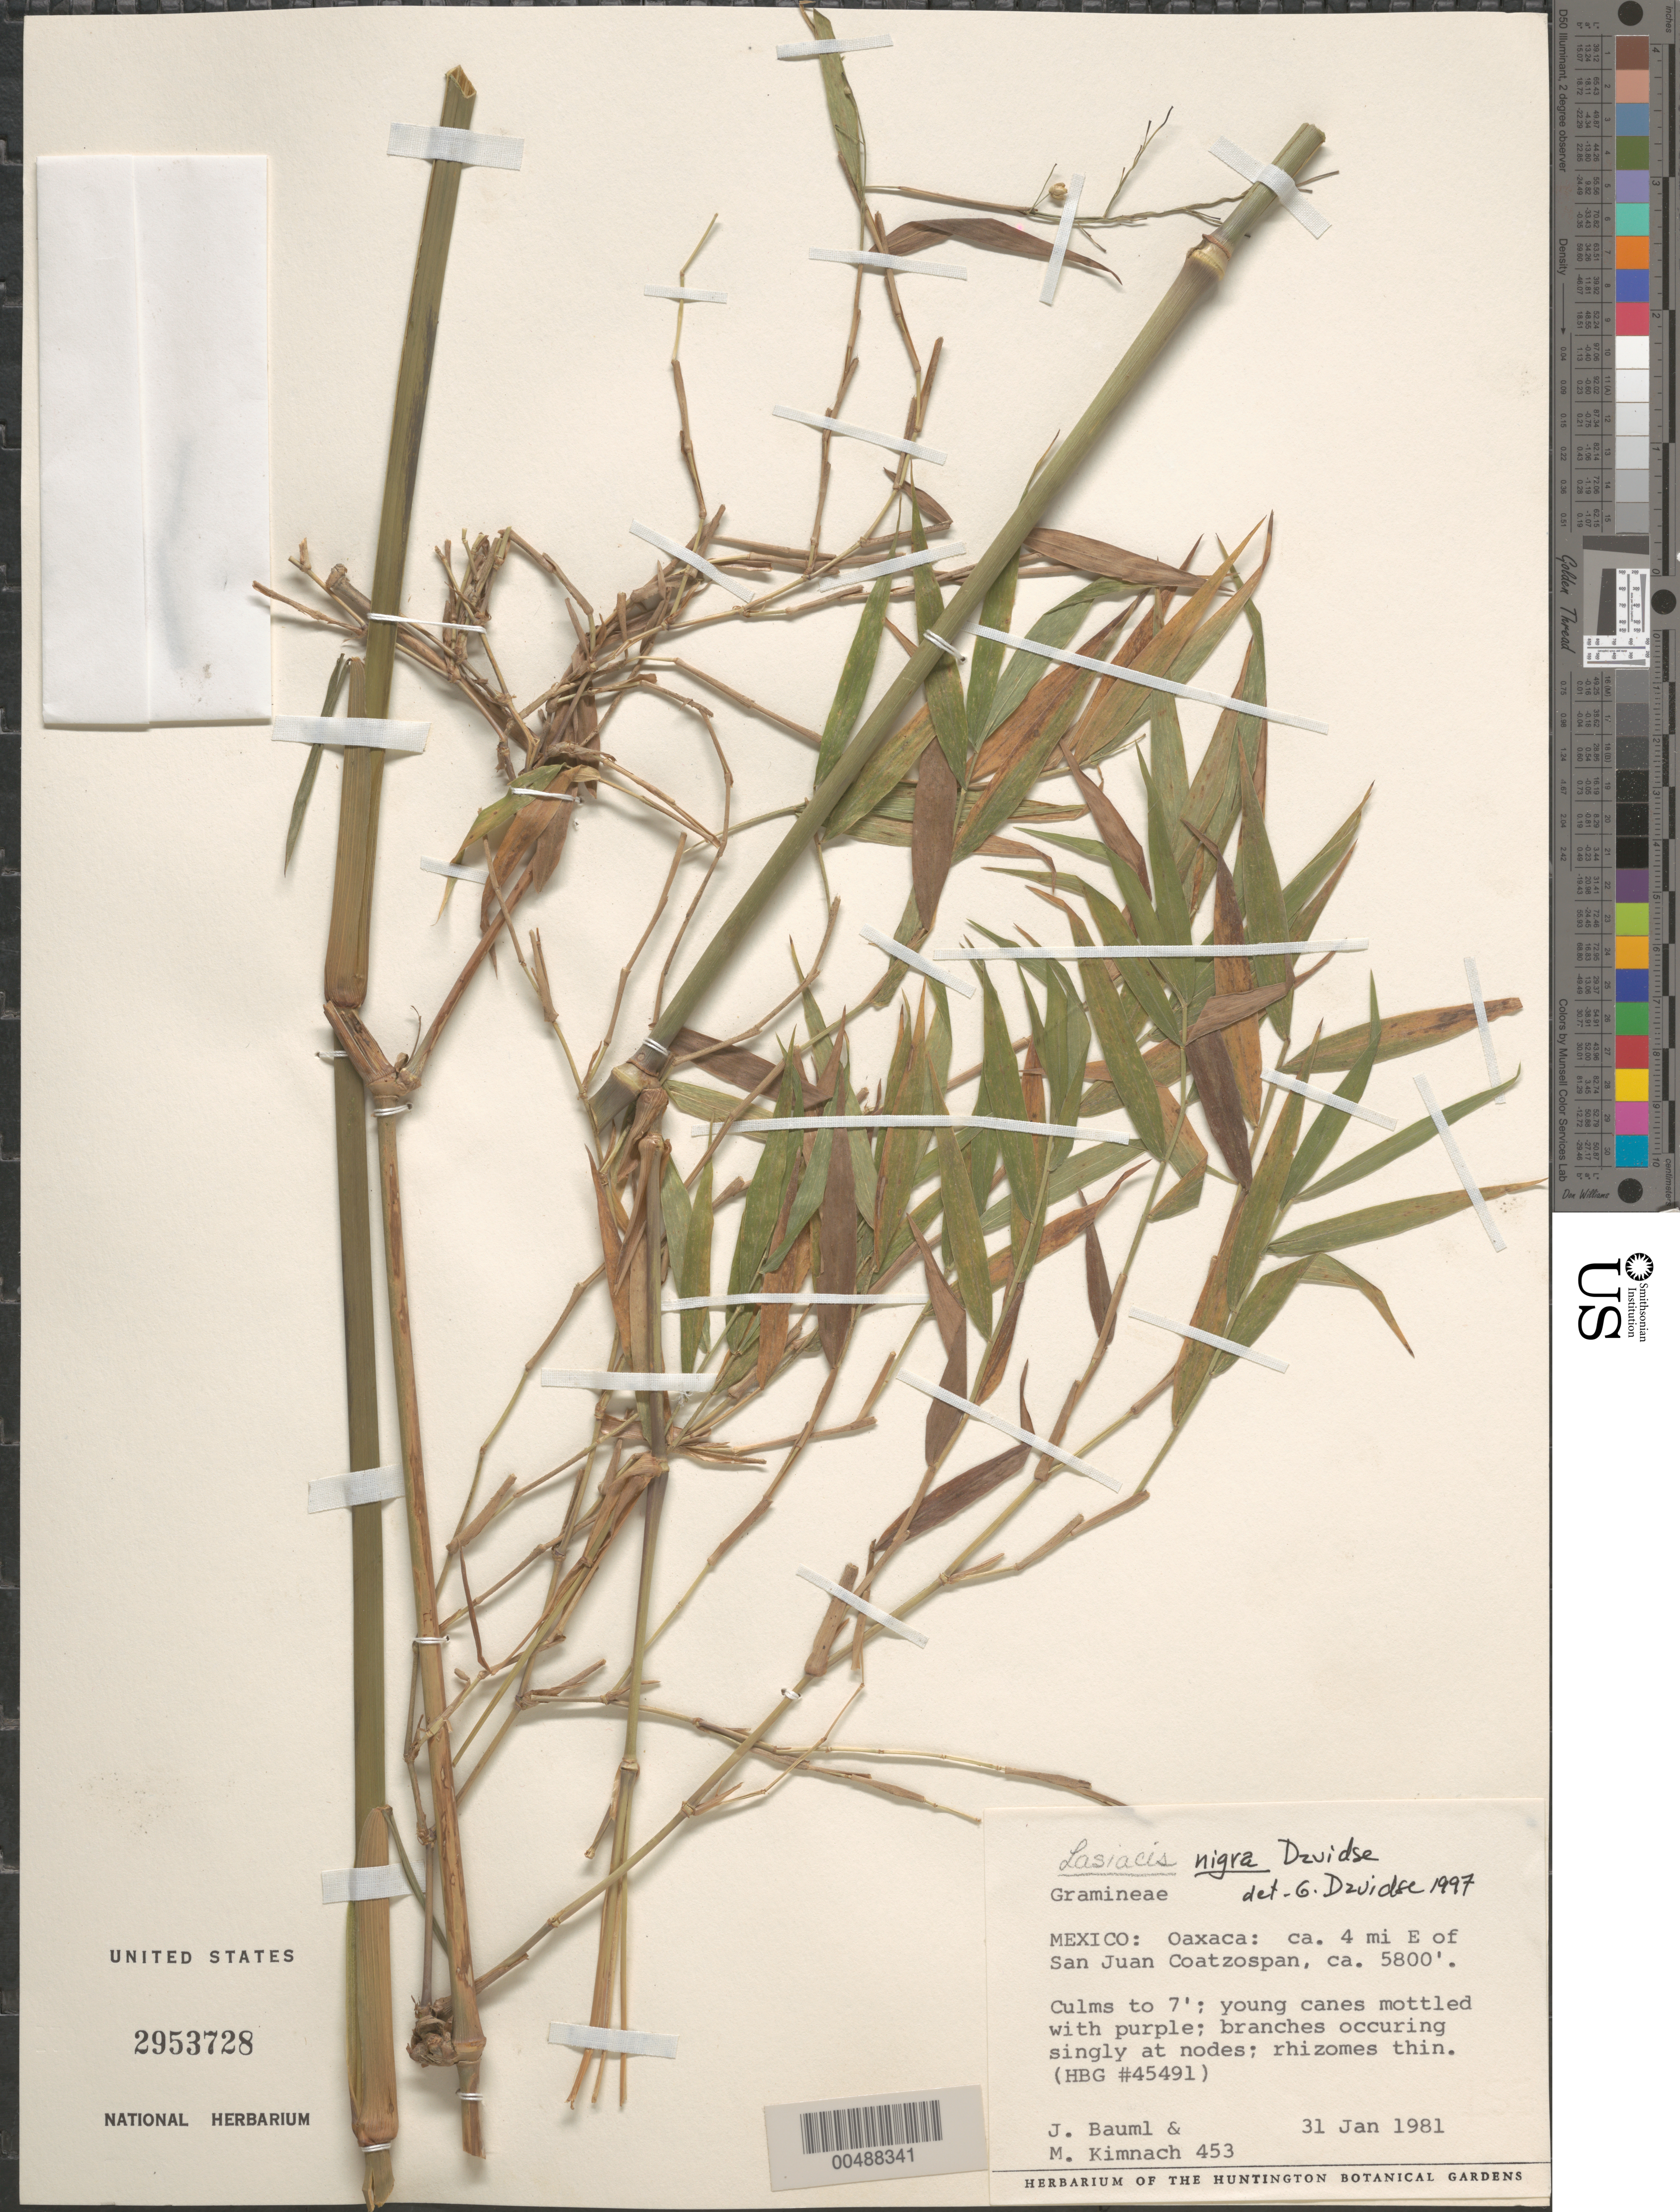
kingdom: Plantae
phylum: Tracheophyta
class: Liliopsida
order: Poales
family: Poaceae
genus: Lasiacis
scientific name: Lasiacis maxonii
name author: Swallen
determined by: Davidse, Gerrit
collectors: J. Bauml & M. W. Kimnach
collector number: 453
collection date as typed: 31 Jan 1981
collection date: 1981-01-31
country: Mexico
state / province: Oaxaca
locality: Ca 4 mi E of San Juan Coatzospan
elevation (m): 1768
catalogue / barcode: US 2953728